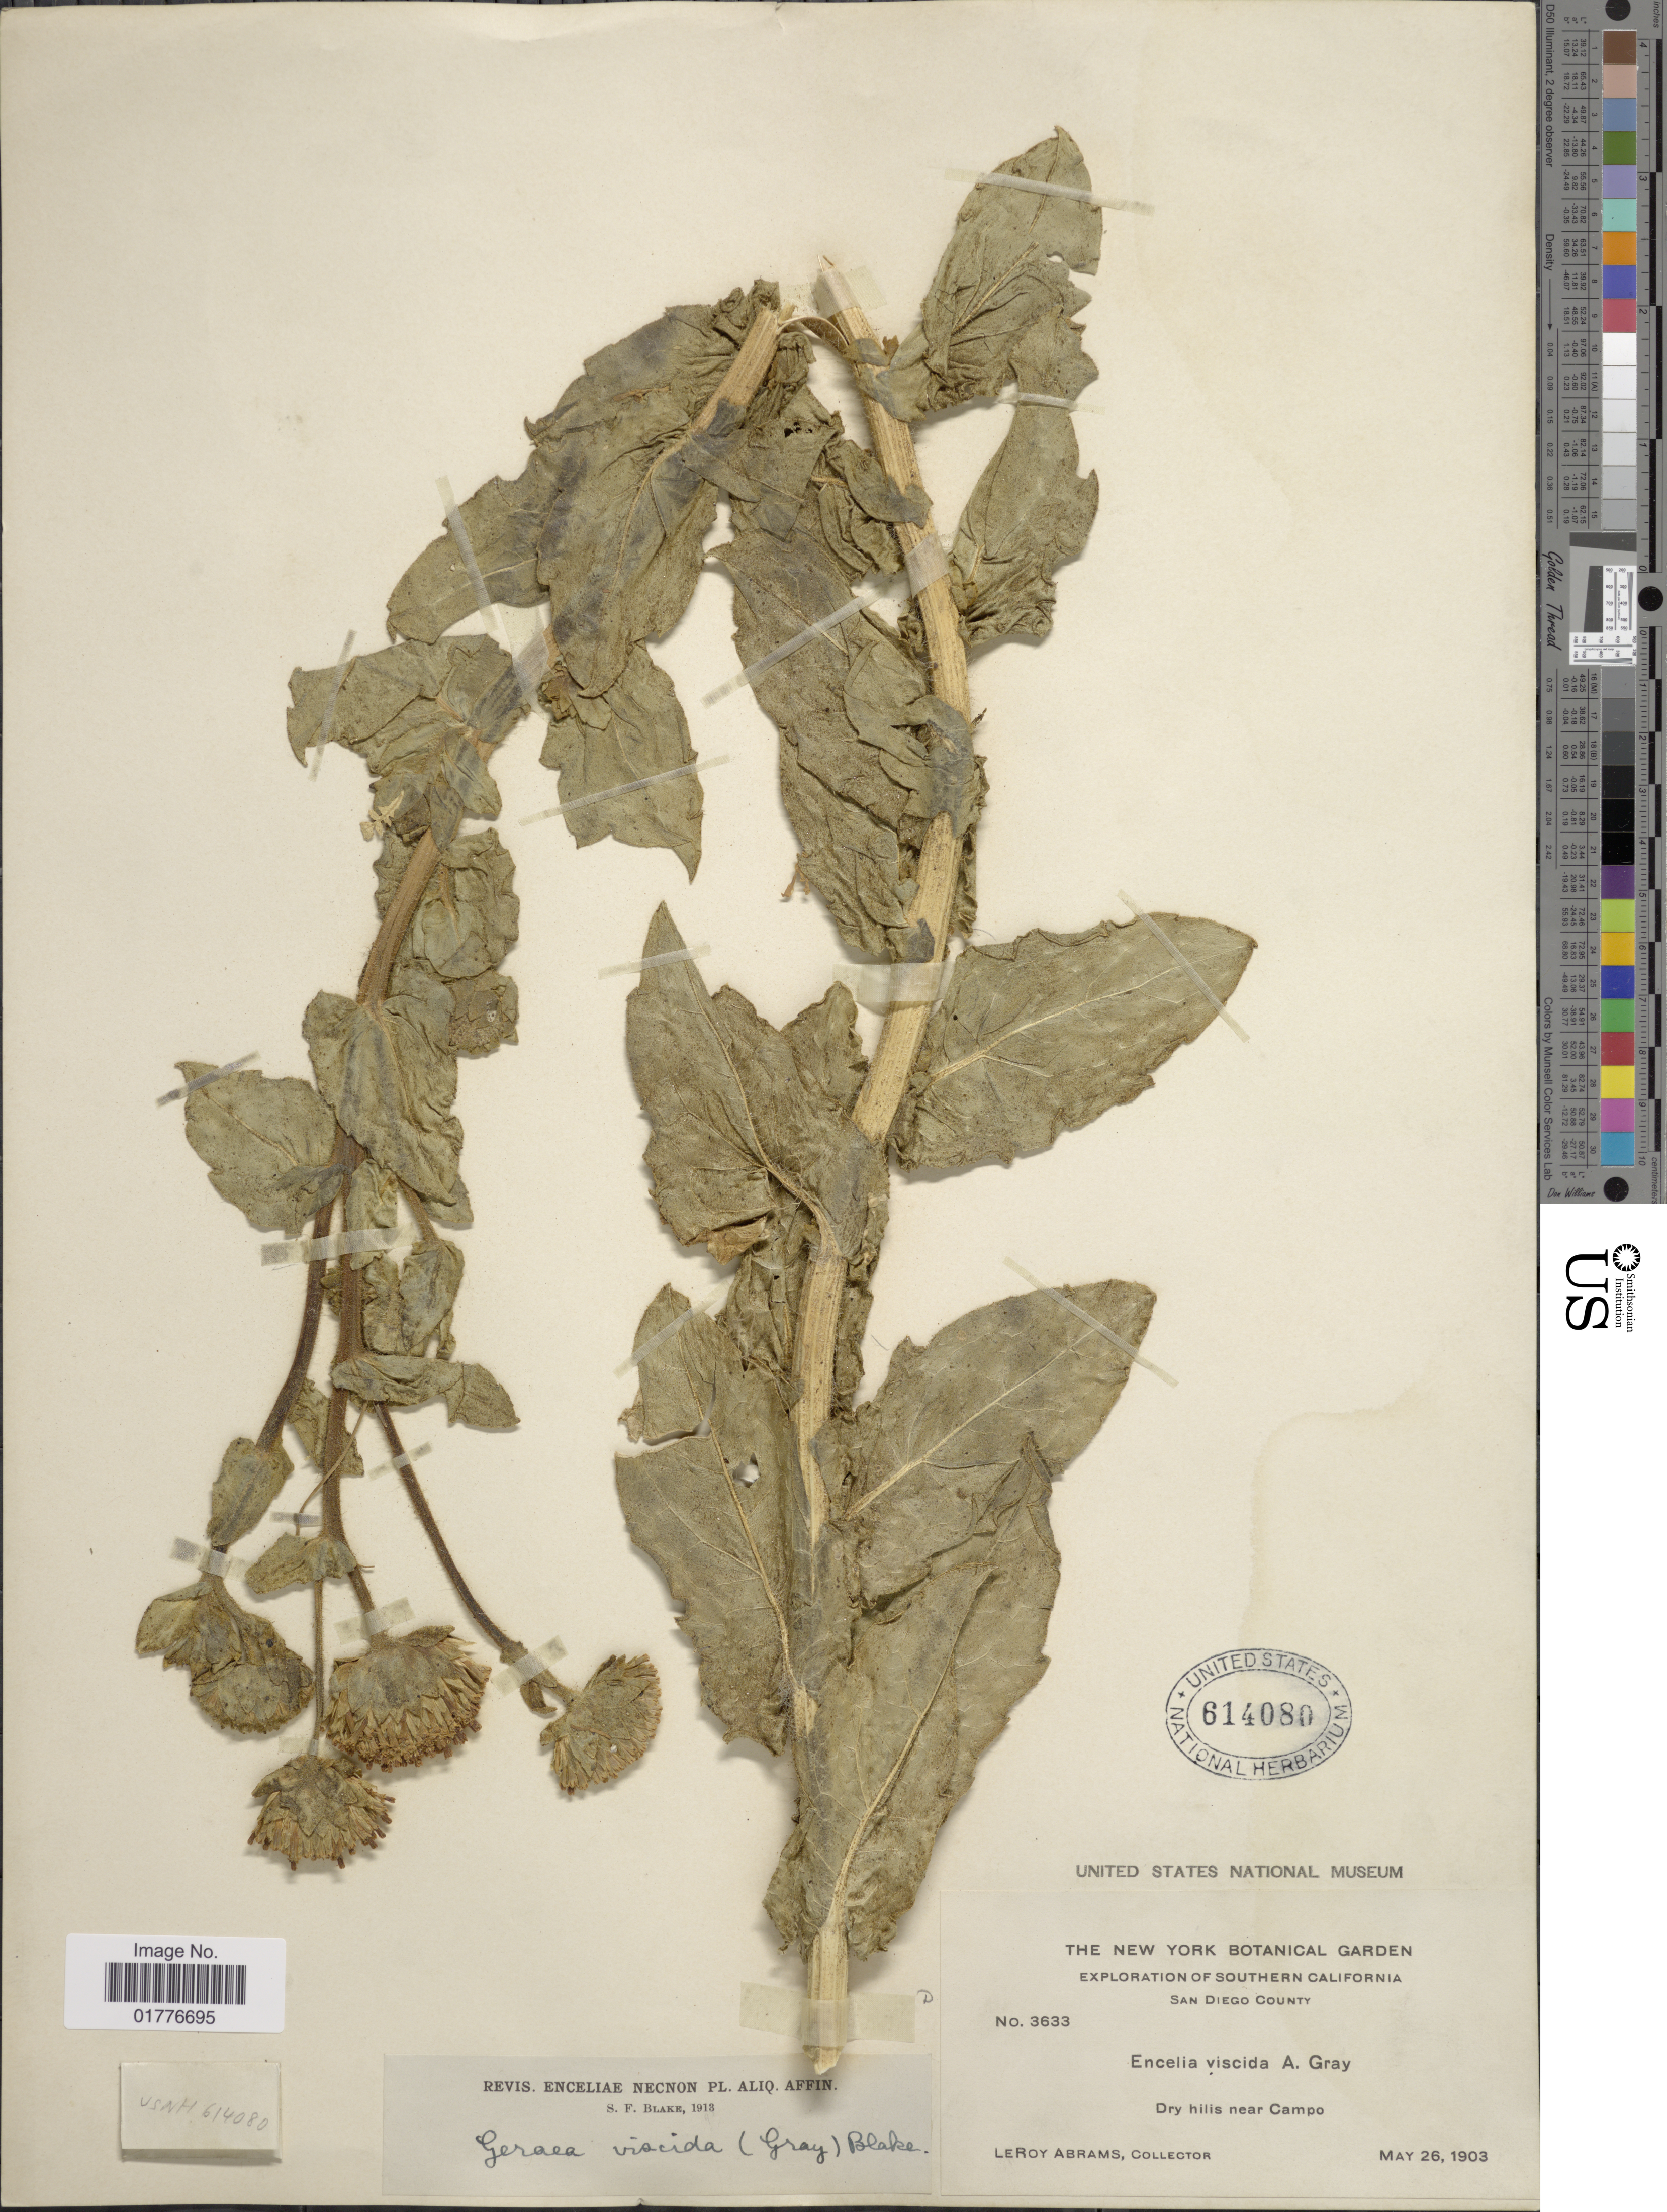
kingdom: Plantae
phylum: Tracheophyta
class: Magnoliopsida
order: Asterales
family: Asteraceae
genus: Geraea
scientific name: Geraea viscida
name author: (A. Gray) S.F. Blake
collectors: L. Abrams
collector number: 3633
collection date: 1903-05-26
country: United States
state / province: California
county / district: San Diego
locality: San Diego County. Dry hills near Campo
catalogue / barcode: US 614080